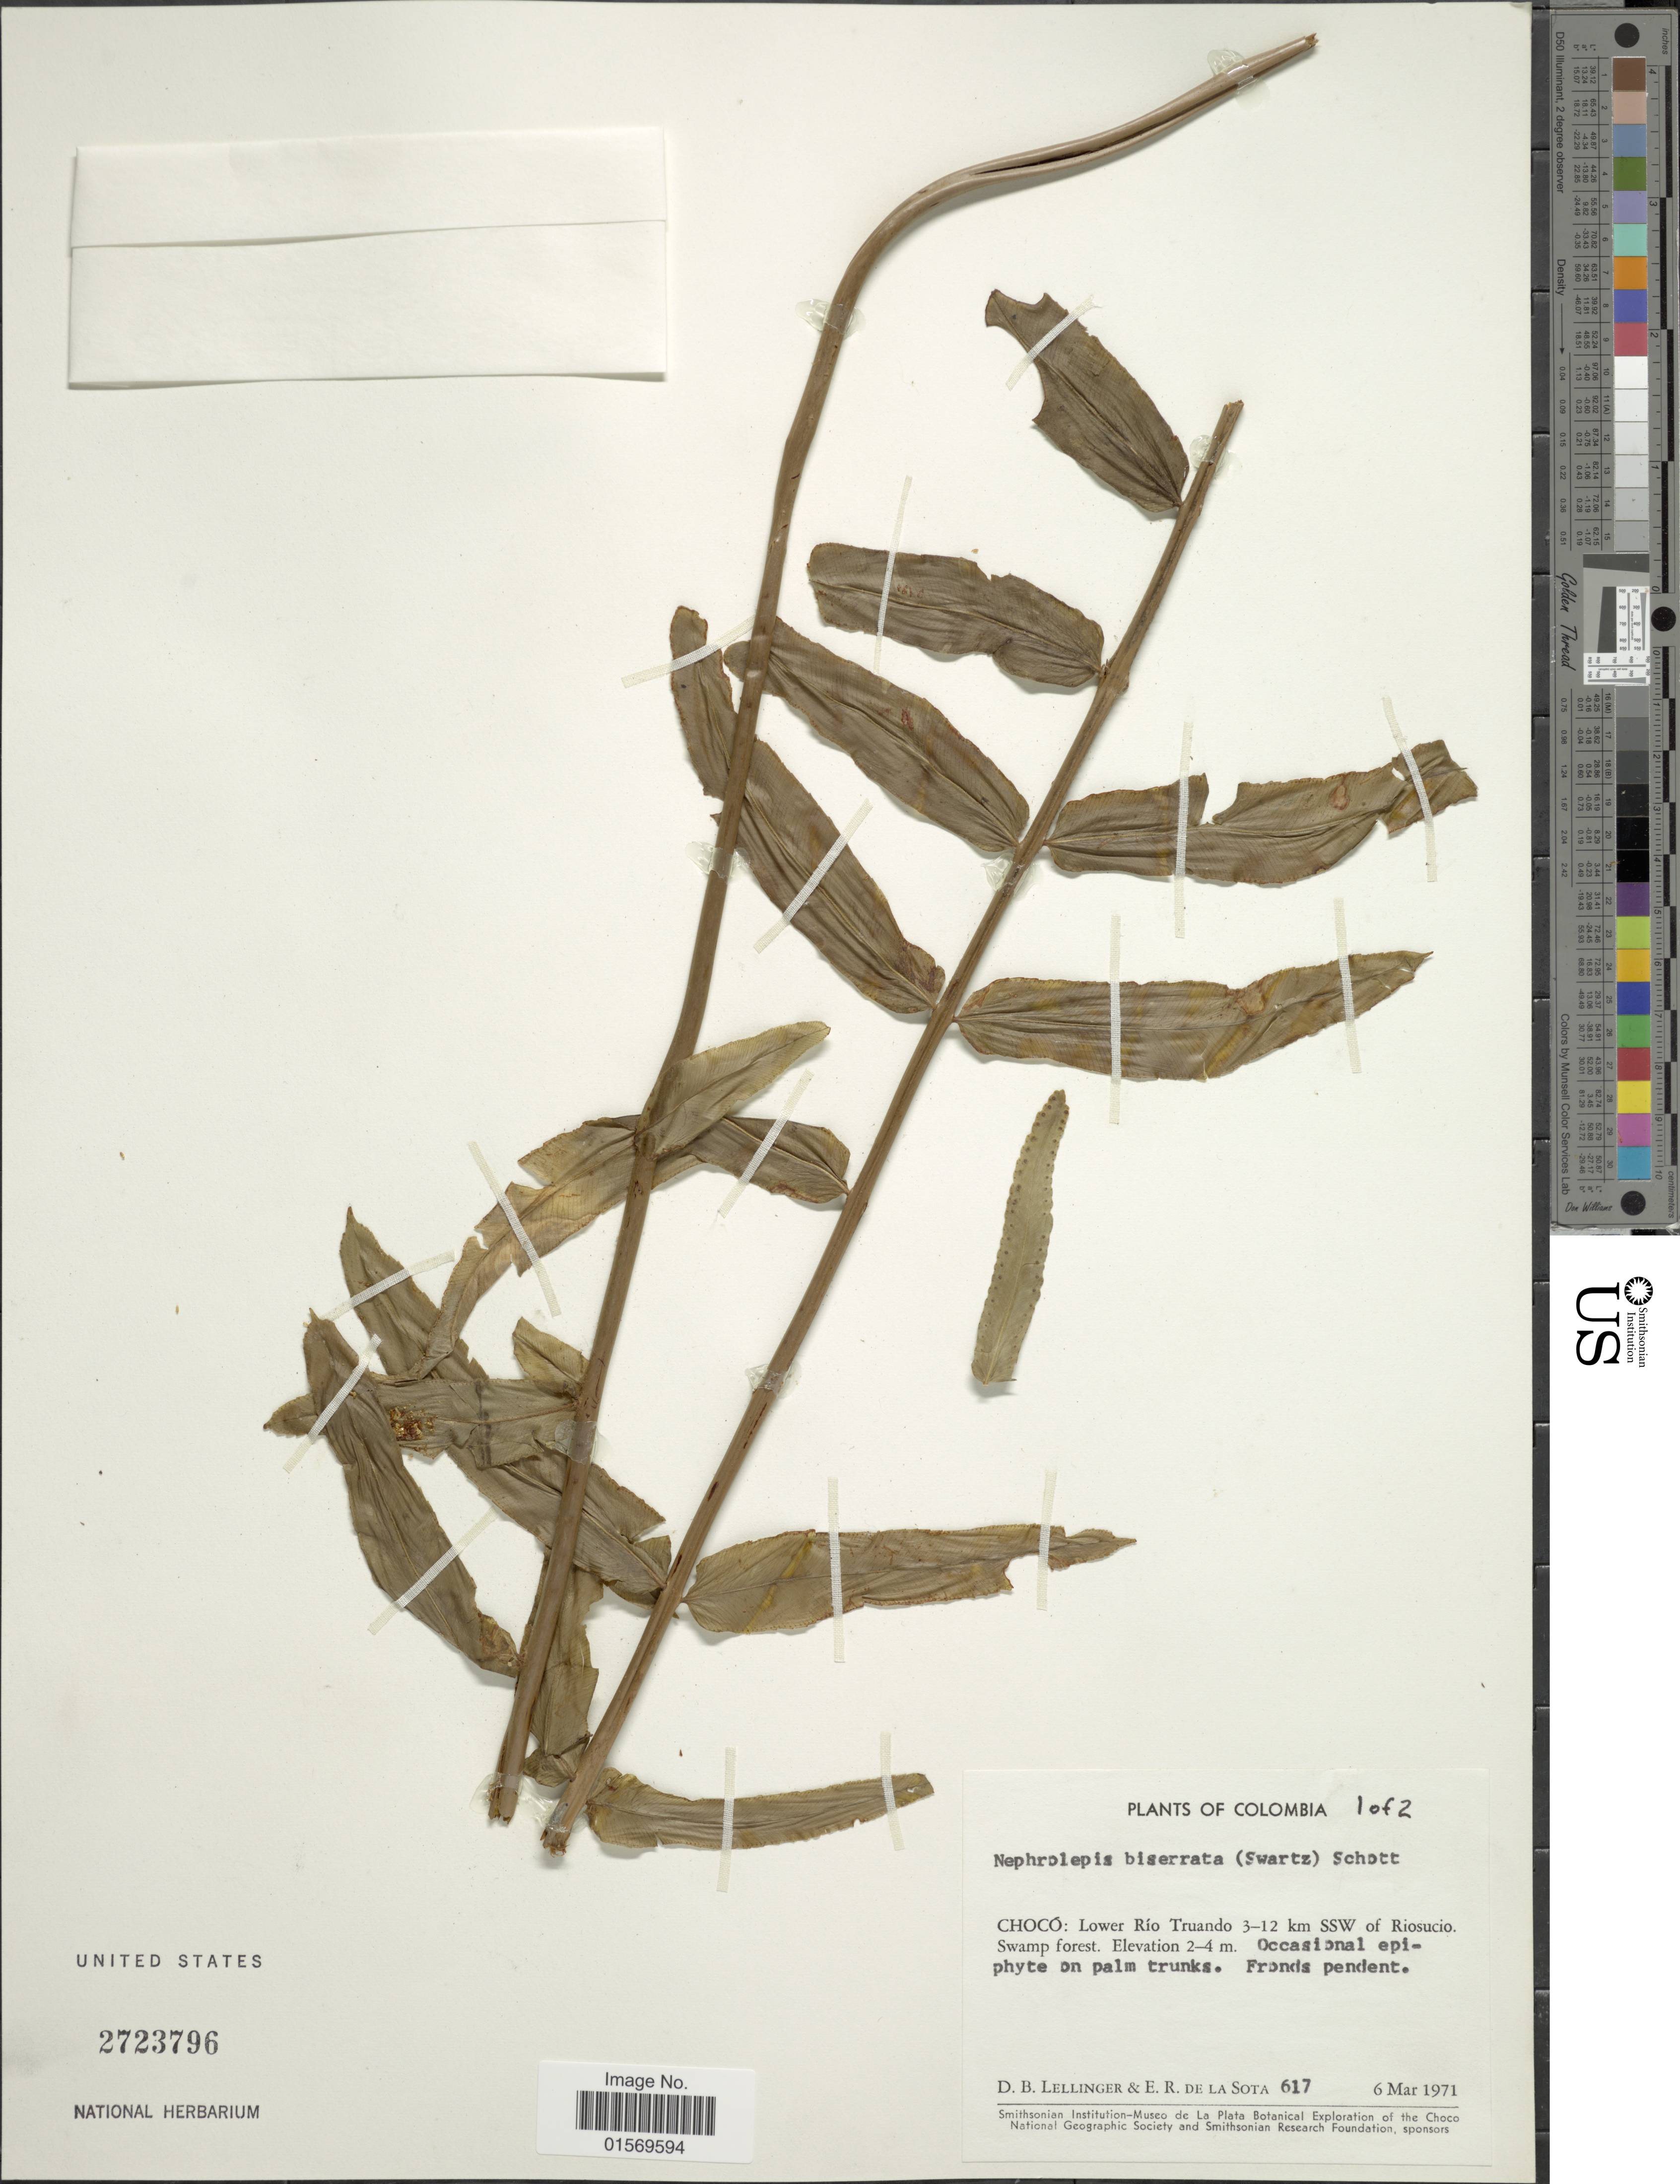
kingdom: Plantae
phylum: Tracheophyta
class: Polypodiopsida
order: Polypodiales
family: Nephrolepidaceae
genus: Nephrolepis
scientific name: Nephrolepis biserrata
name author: (Sw.) Schott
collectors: D. B. Lellinger & E. R. de la Sota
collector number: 617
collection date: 1971-03-06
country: Colombia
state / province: Chocó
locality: Lower Rio Truando 3-12 km SSW of Riosucio.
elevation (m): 2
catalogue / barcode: US 2723796